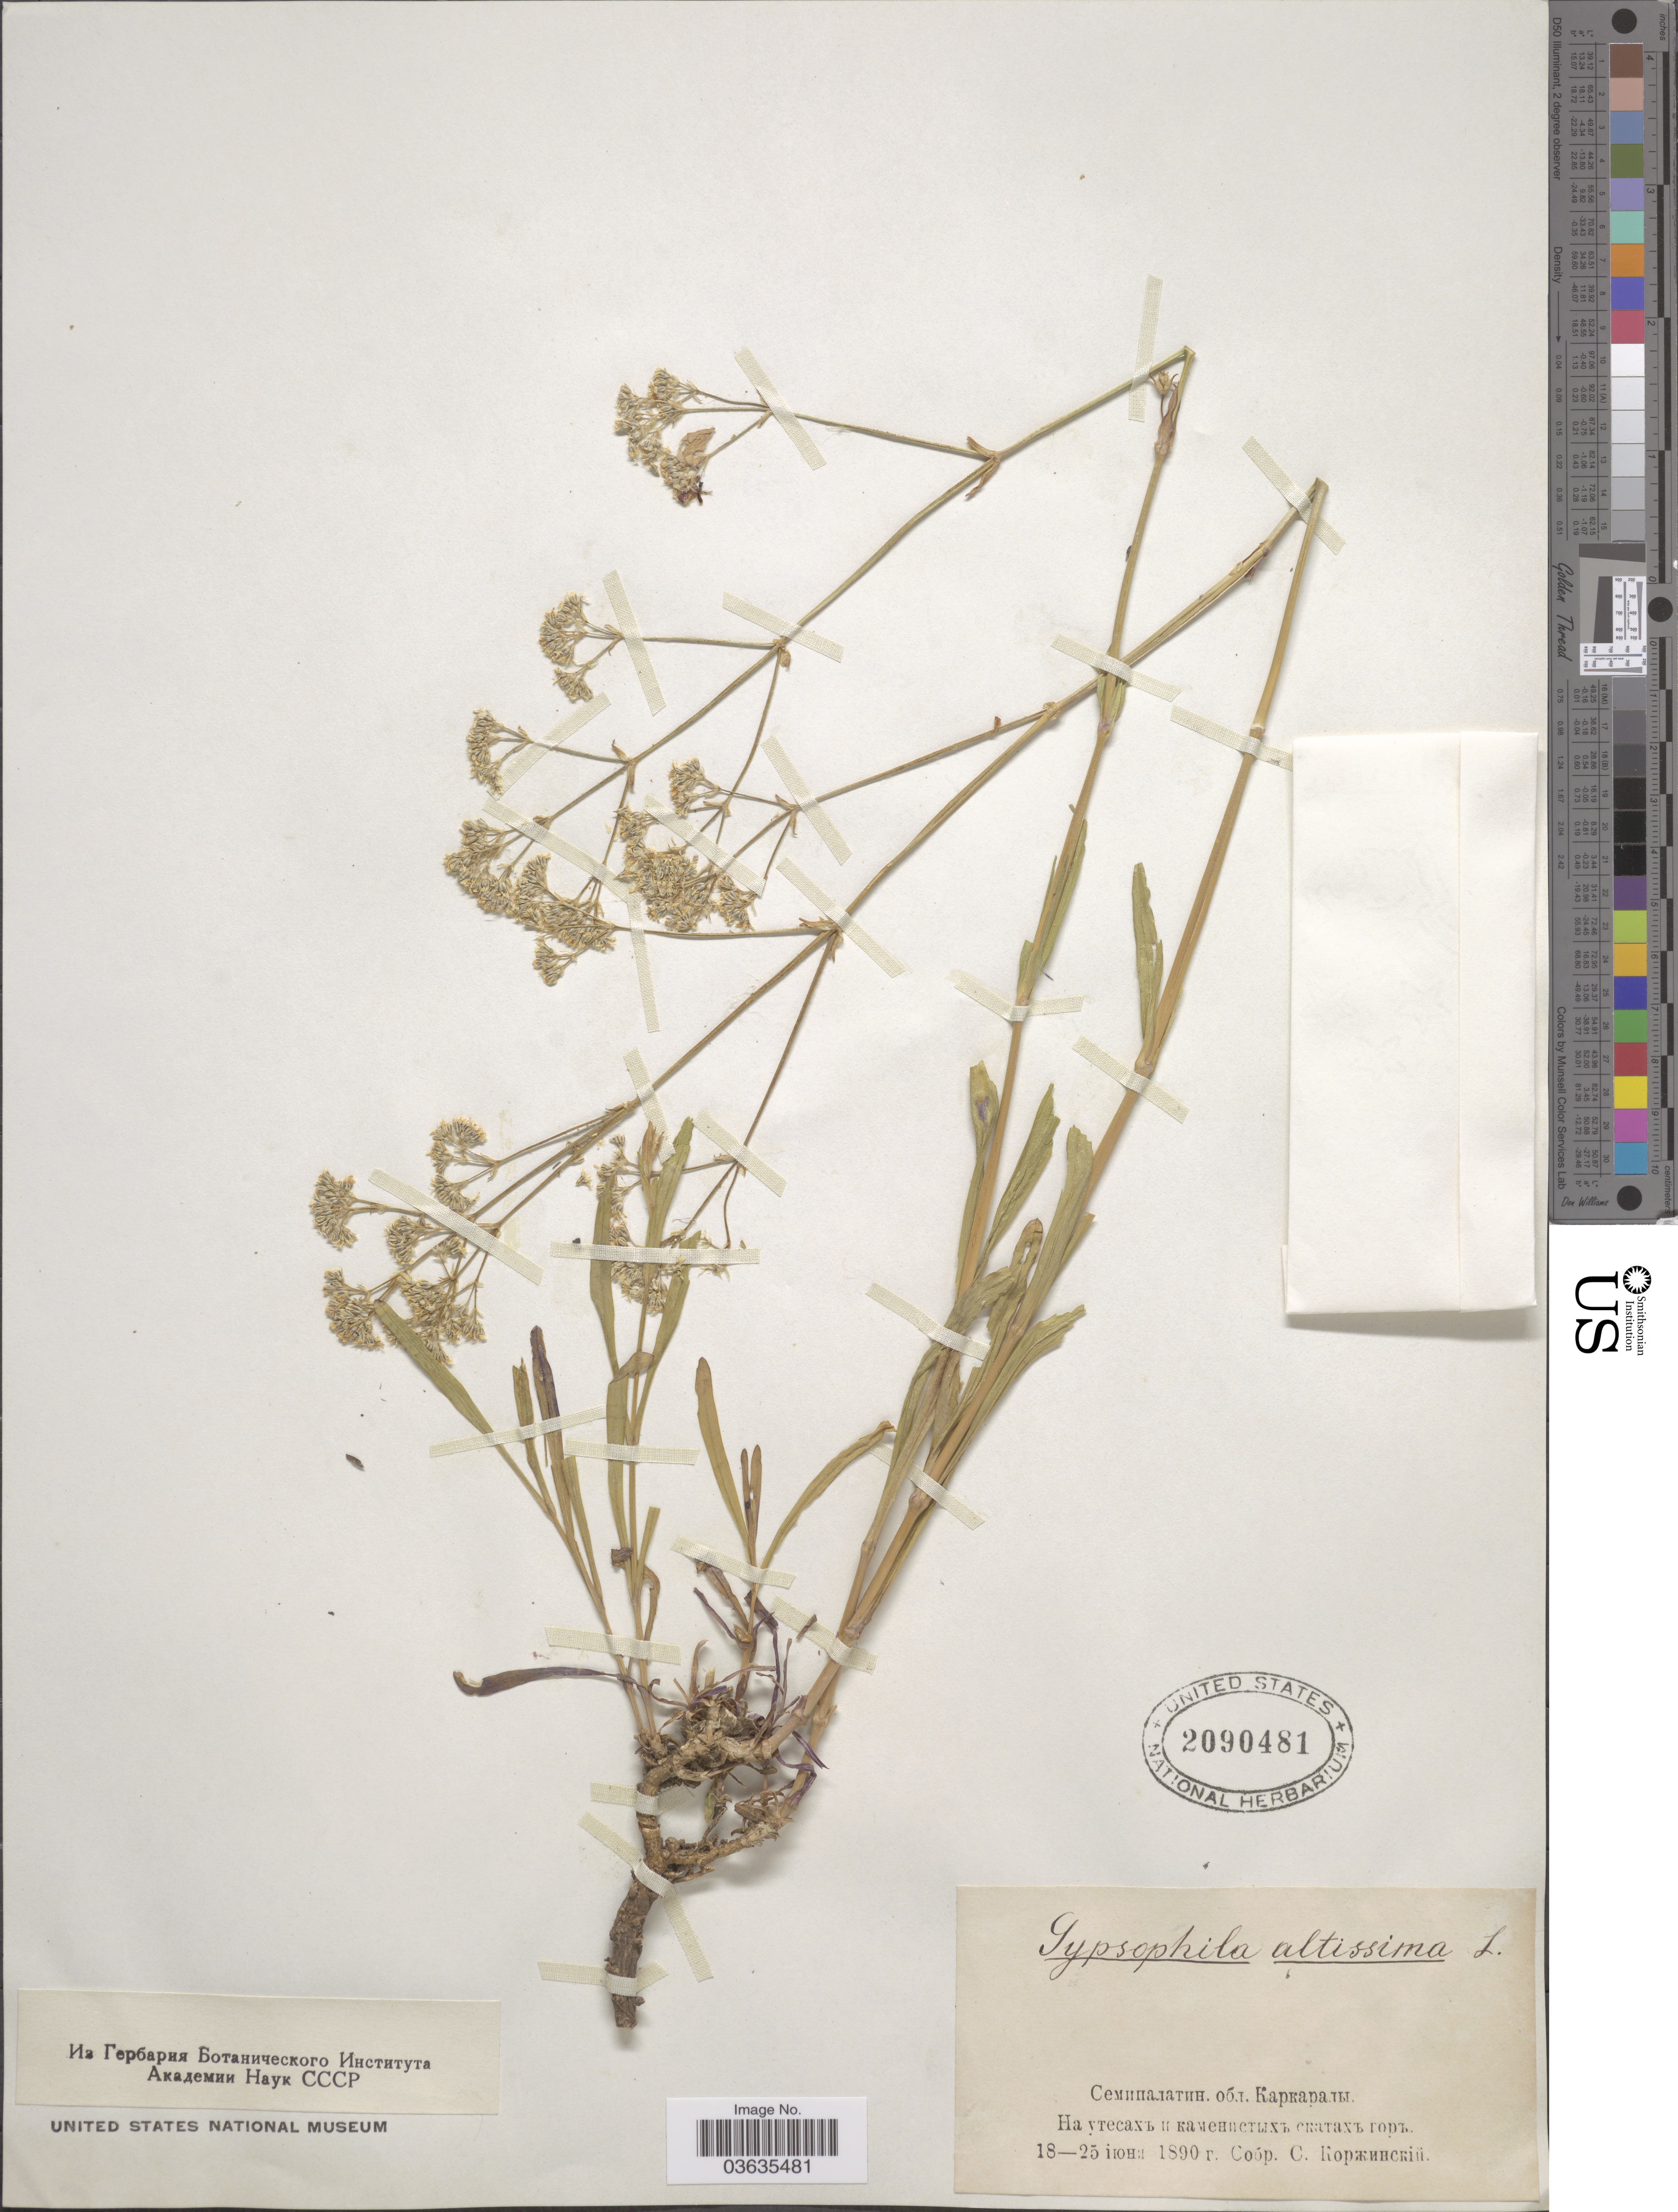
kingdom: Plantae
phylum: Tracheophyta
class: Magnoliopsida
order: Caryophyllales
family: Caryophyllaceae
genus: Gypsophila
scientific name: Gypsophila altissima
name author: L.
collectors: S. Korzchinsky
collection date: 1890-06-18/1890-06-25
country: Kazakhstan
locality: Karkaraly.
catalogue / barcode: US 2090481